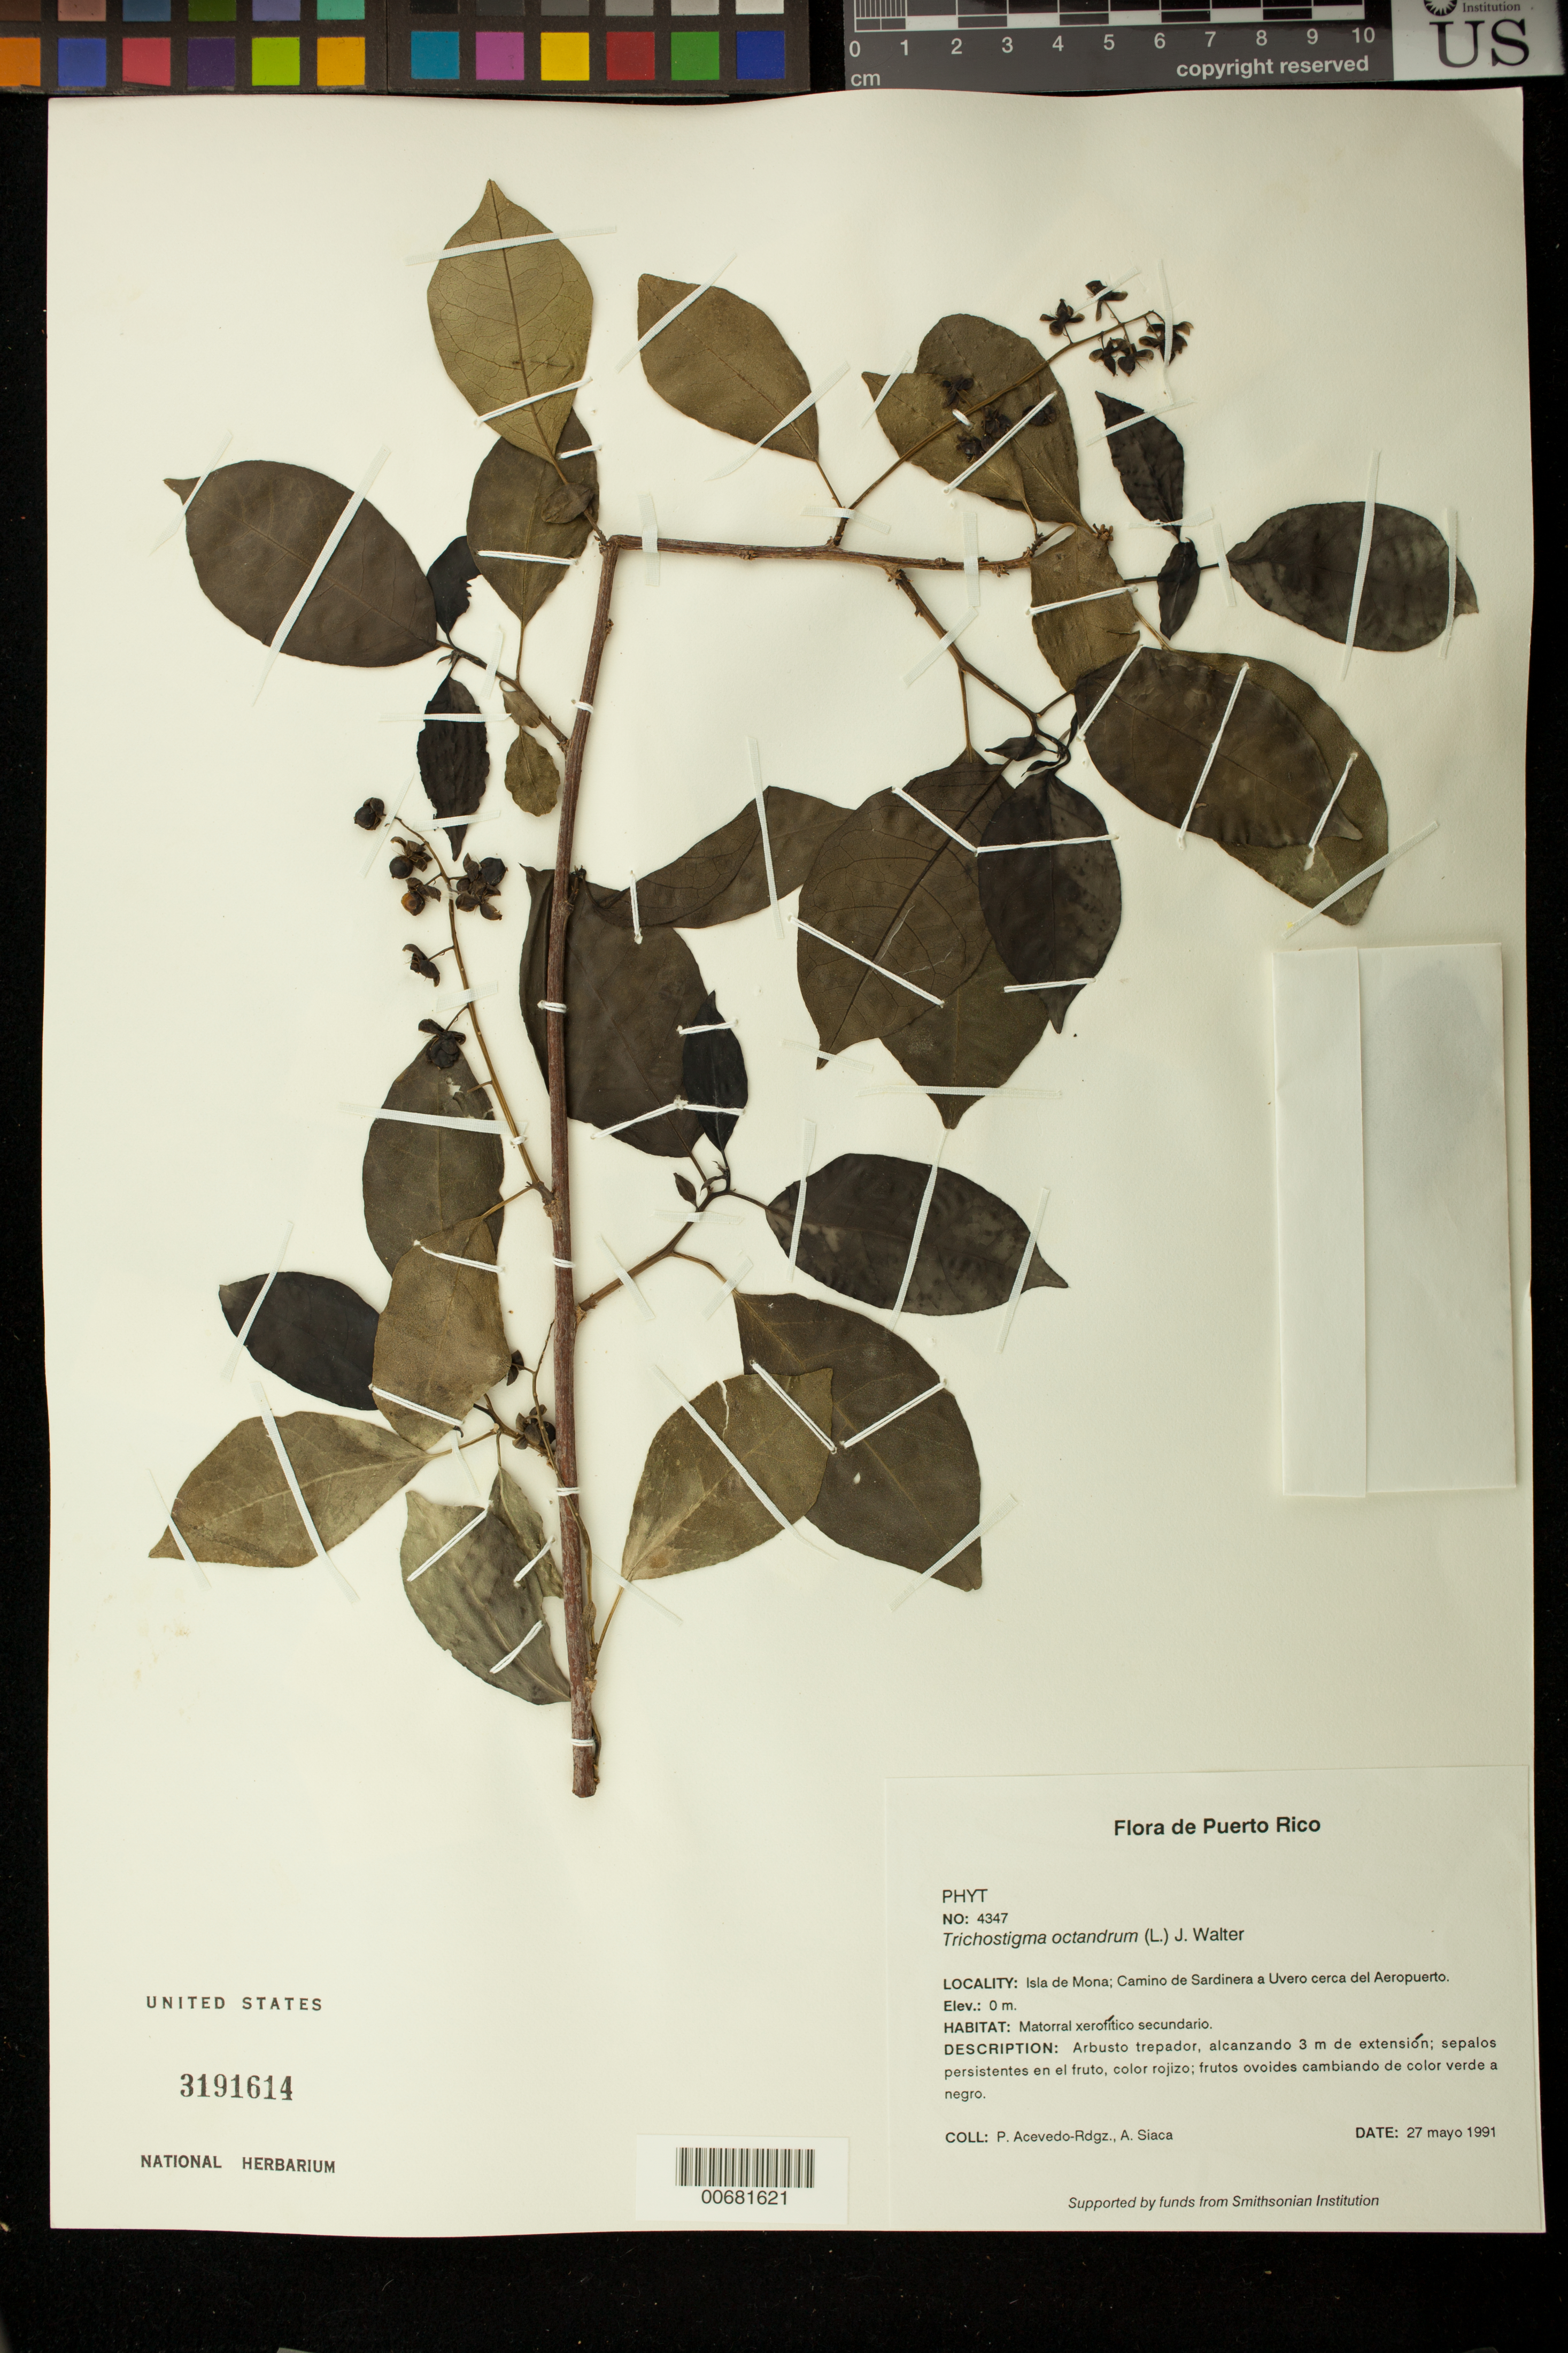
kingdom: Plantae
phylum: Tracheophyta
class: Magnoliopsida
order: Caryophyllales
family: Phytolaccaceae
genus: Trichostigma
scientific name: Trichostigma octandrum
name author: (L.) H. Walter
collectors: P. Acevedo-Rodr. & A. Siaca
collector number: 4347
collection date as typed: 27 May 1991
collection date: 1991-05-27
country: Puerto Rico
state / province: Mayaguëz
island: Mona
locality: Isla de Mona; Camino de Sardinera a Uvero cerca del Aeropuerto.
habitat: Matorral xerofitico secundario.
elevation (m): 0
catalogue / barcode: US 3191614